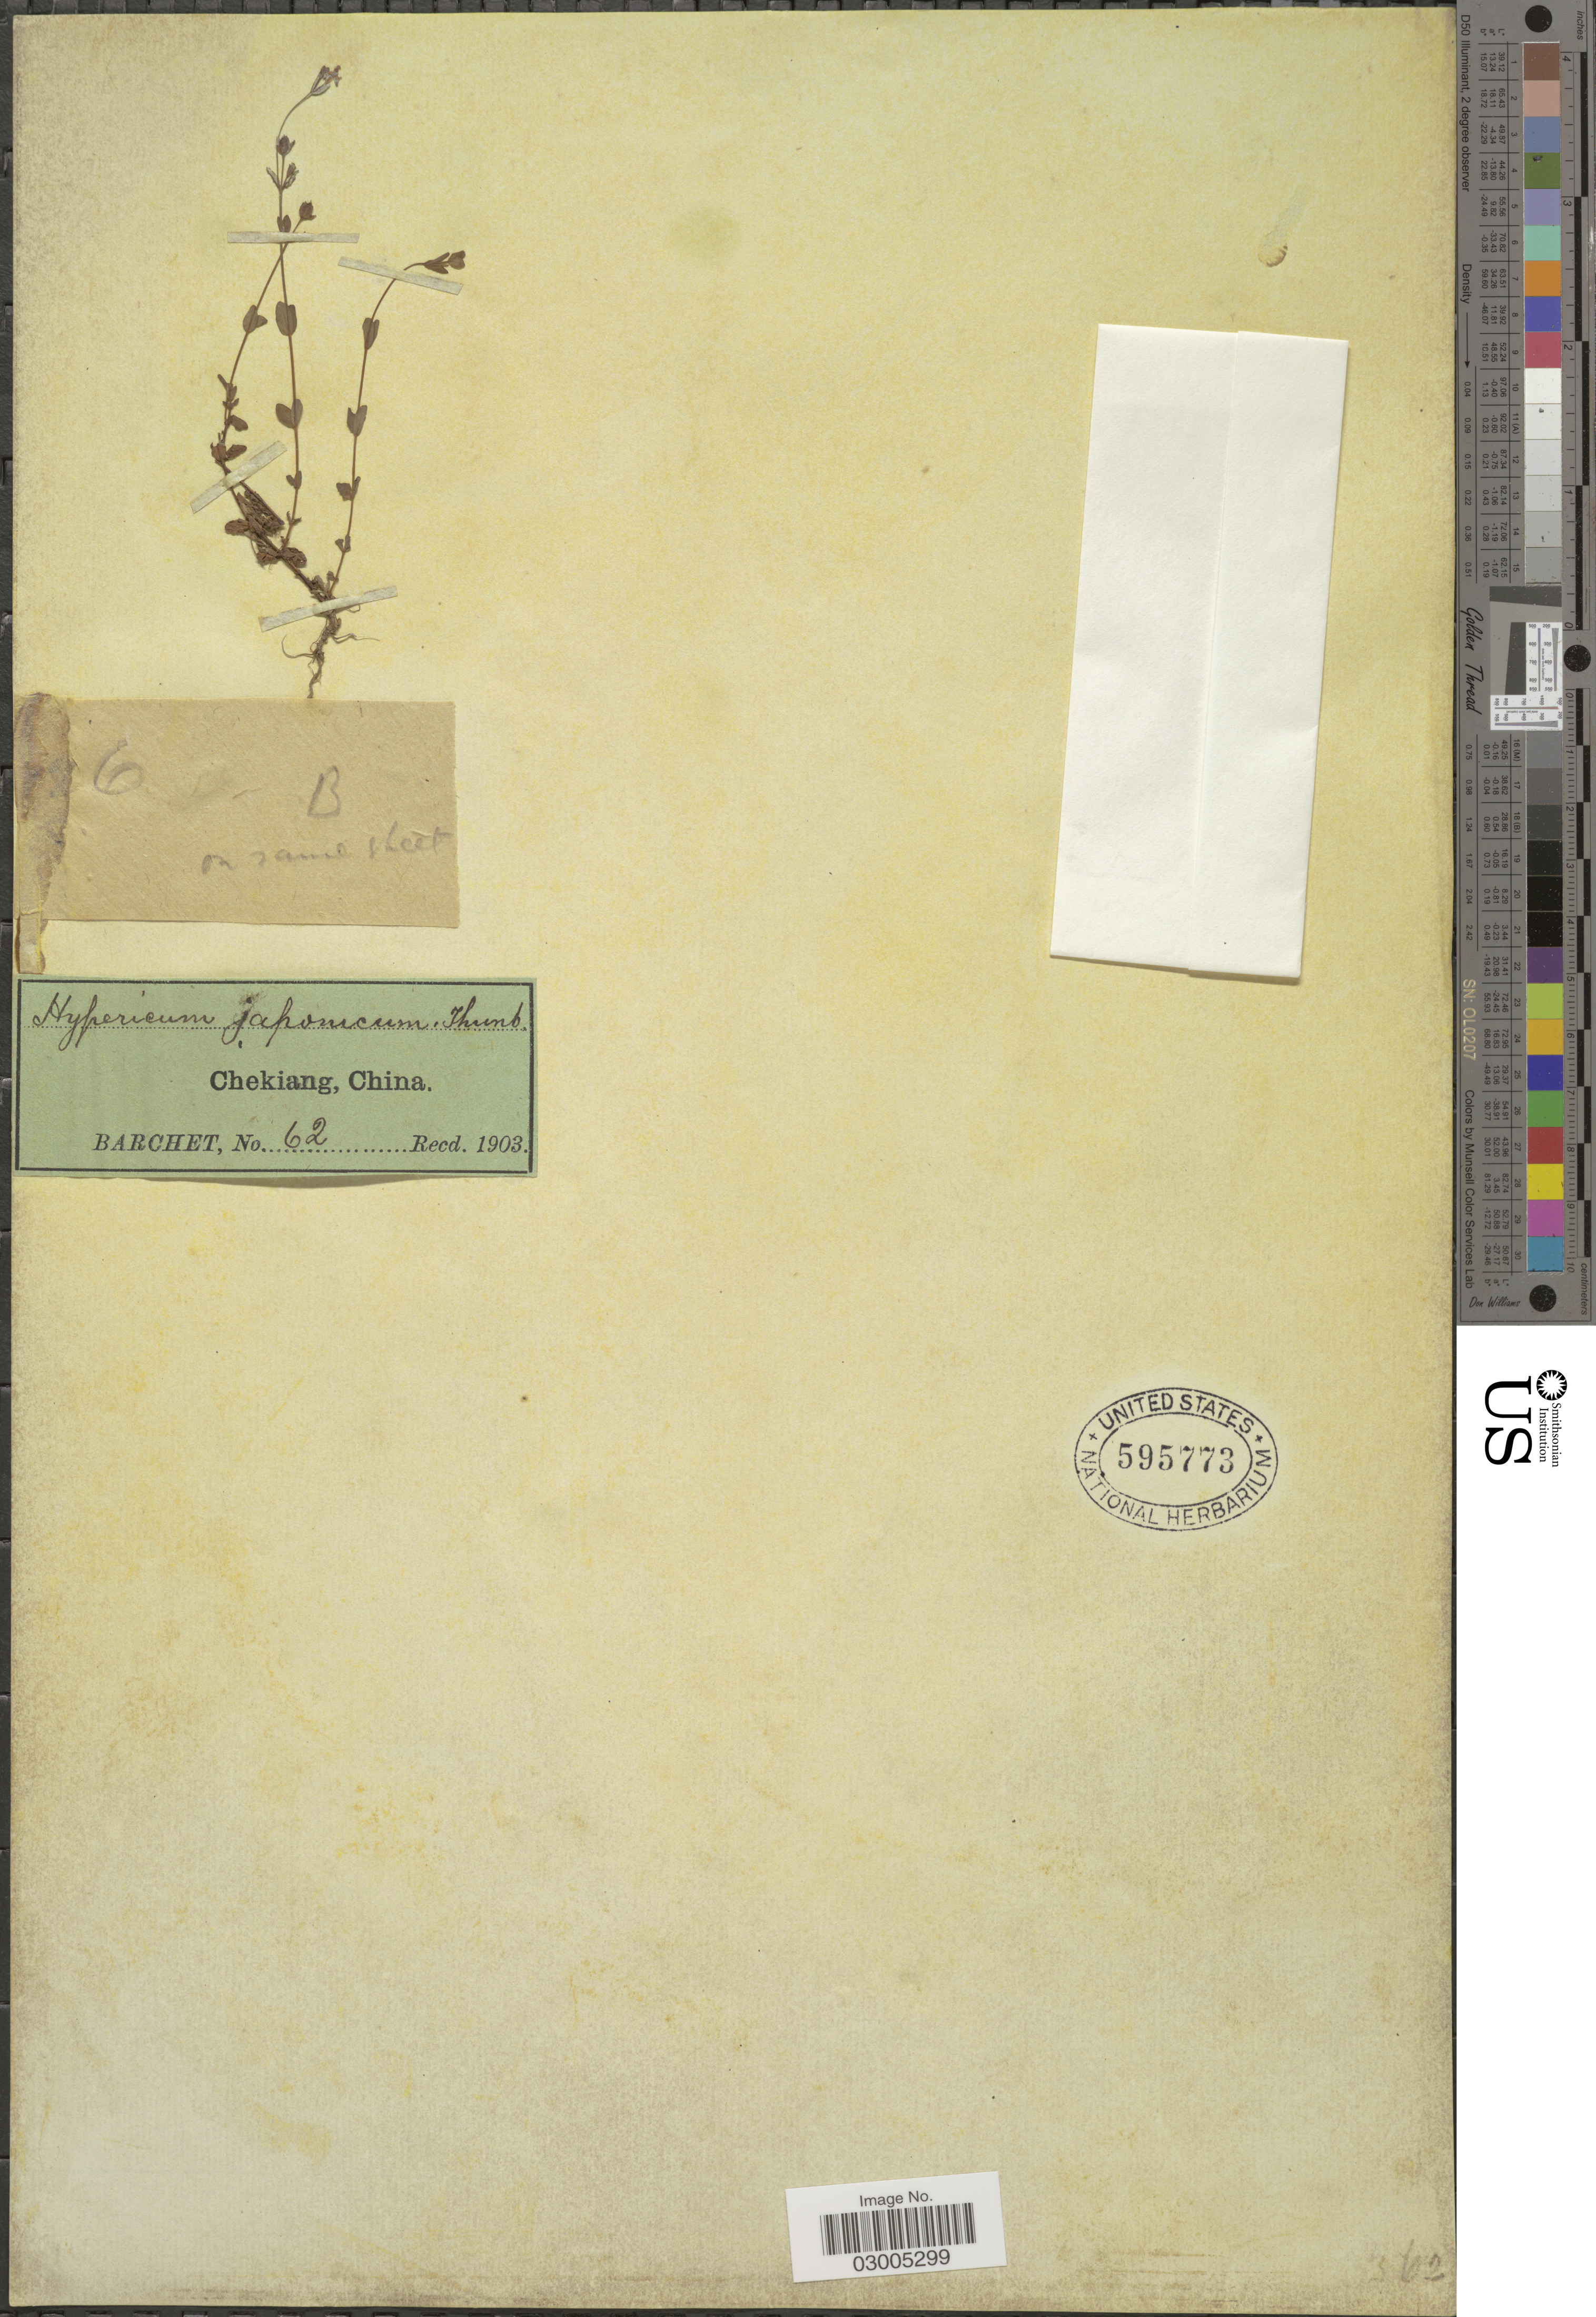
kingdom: Plantae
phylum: Tracheophyta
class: Magnoliopsida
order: Malpighiales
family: Hypericaceae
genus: Hypericum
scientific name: Hypericum japonicum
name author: Thunb.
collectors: Barchet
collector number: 62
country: China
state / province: Zhejiang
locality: Chekiang.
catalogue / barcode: US 595773